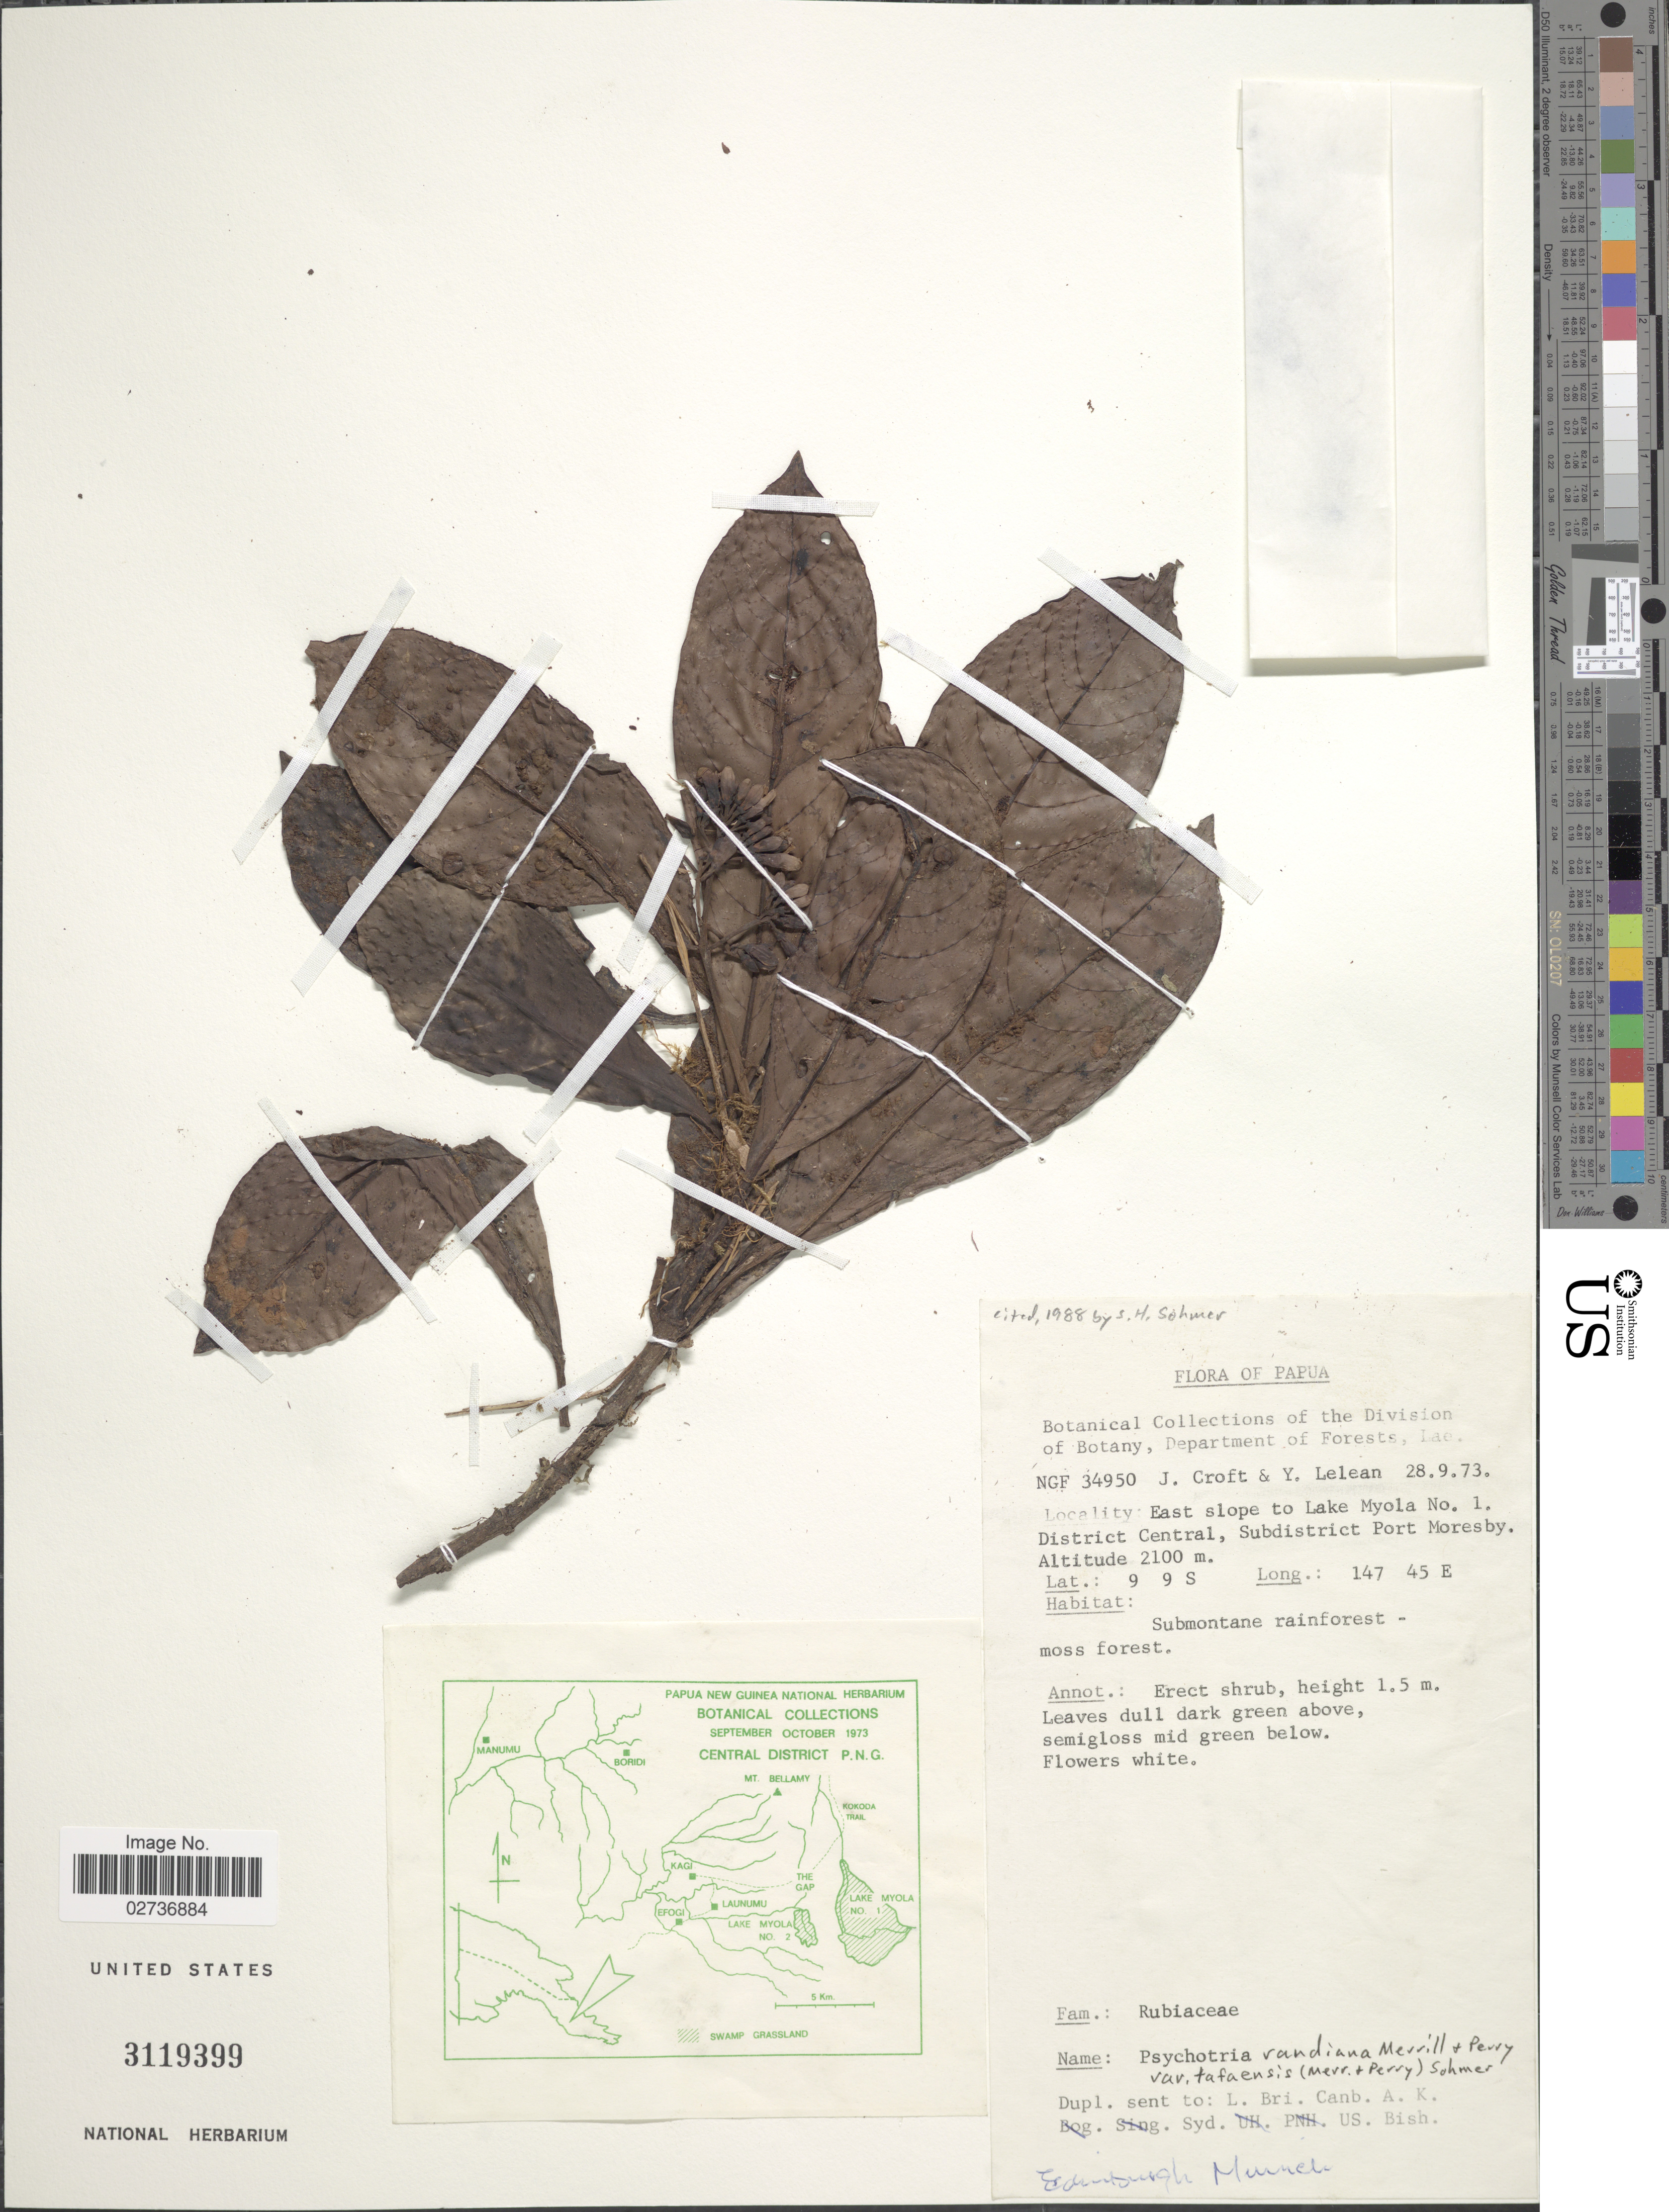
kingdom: Plantae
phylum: Tracheophyta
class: Magnoliopsida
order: Gentianales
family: Rubiaceae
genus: Psychotria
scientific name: Psychotria randiana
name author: Merr. & L.M. Perry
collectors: J. Croft & Y. Lelean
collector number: NGF34950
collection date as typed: Transcribed d/m/y: 28/9/73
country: Papua New Guinea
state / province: Central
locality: East slope to Lake Myola No. 1. District Central, Subdistrict Port Moresby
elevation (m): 2100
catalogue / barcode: US 3119399